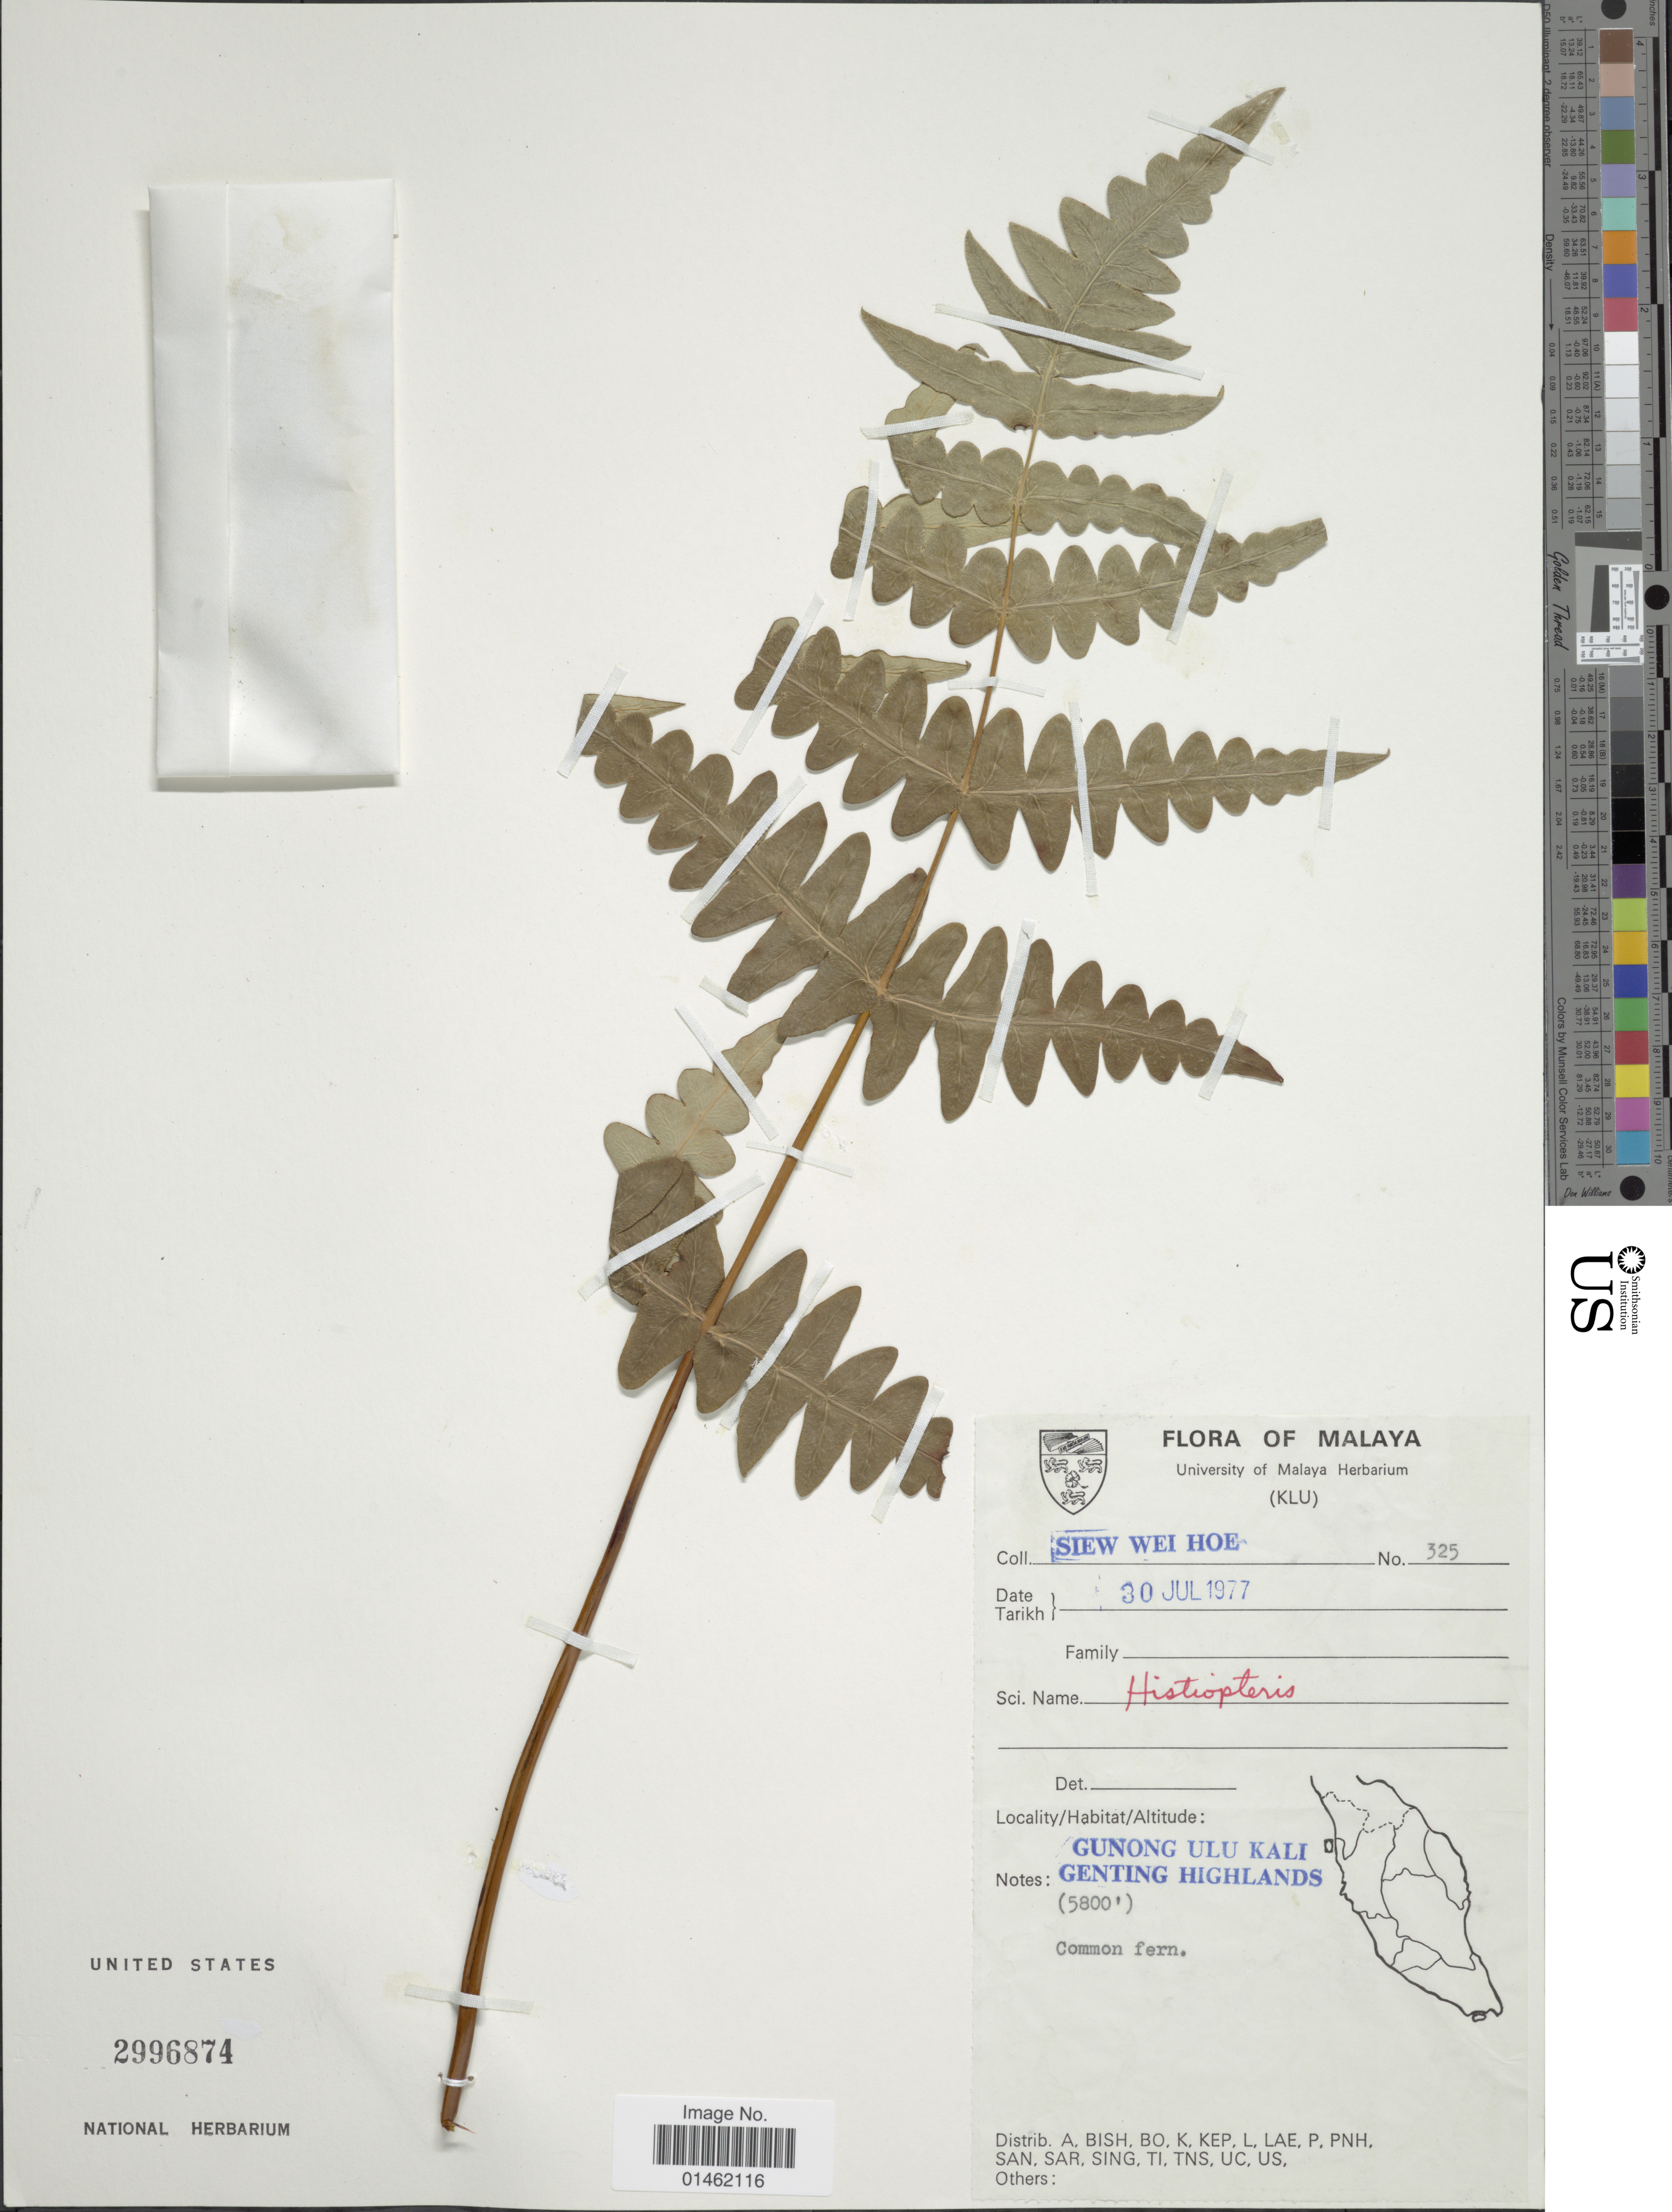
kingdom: Plantae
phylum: Tracheophyta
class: Polypodiopsida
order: Polypodiales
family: Dennstaedtiaceae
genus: Histiopteris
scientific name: Histiopteris sp.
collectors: S. Hoe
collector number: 325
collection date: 1977-07-30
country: Malaysia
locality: Malaya, Gunong Ulu Kali, Genting Highlands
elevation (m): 1768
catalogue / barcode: US 2996874